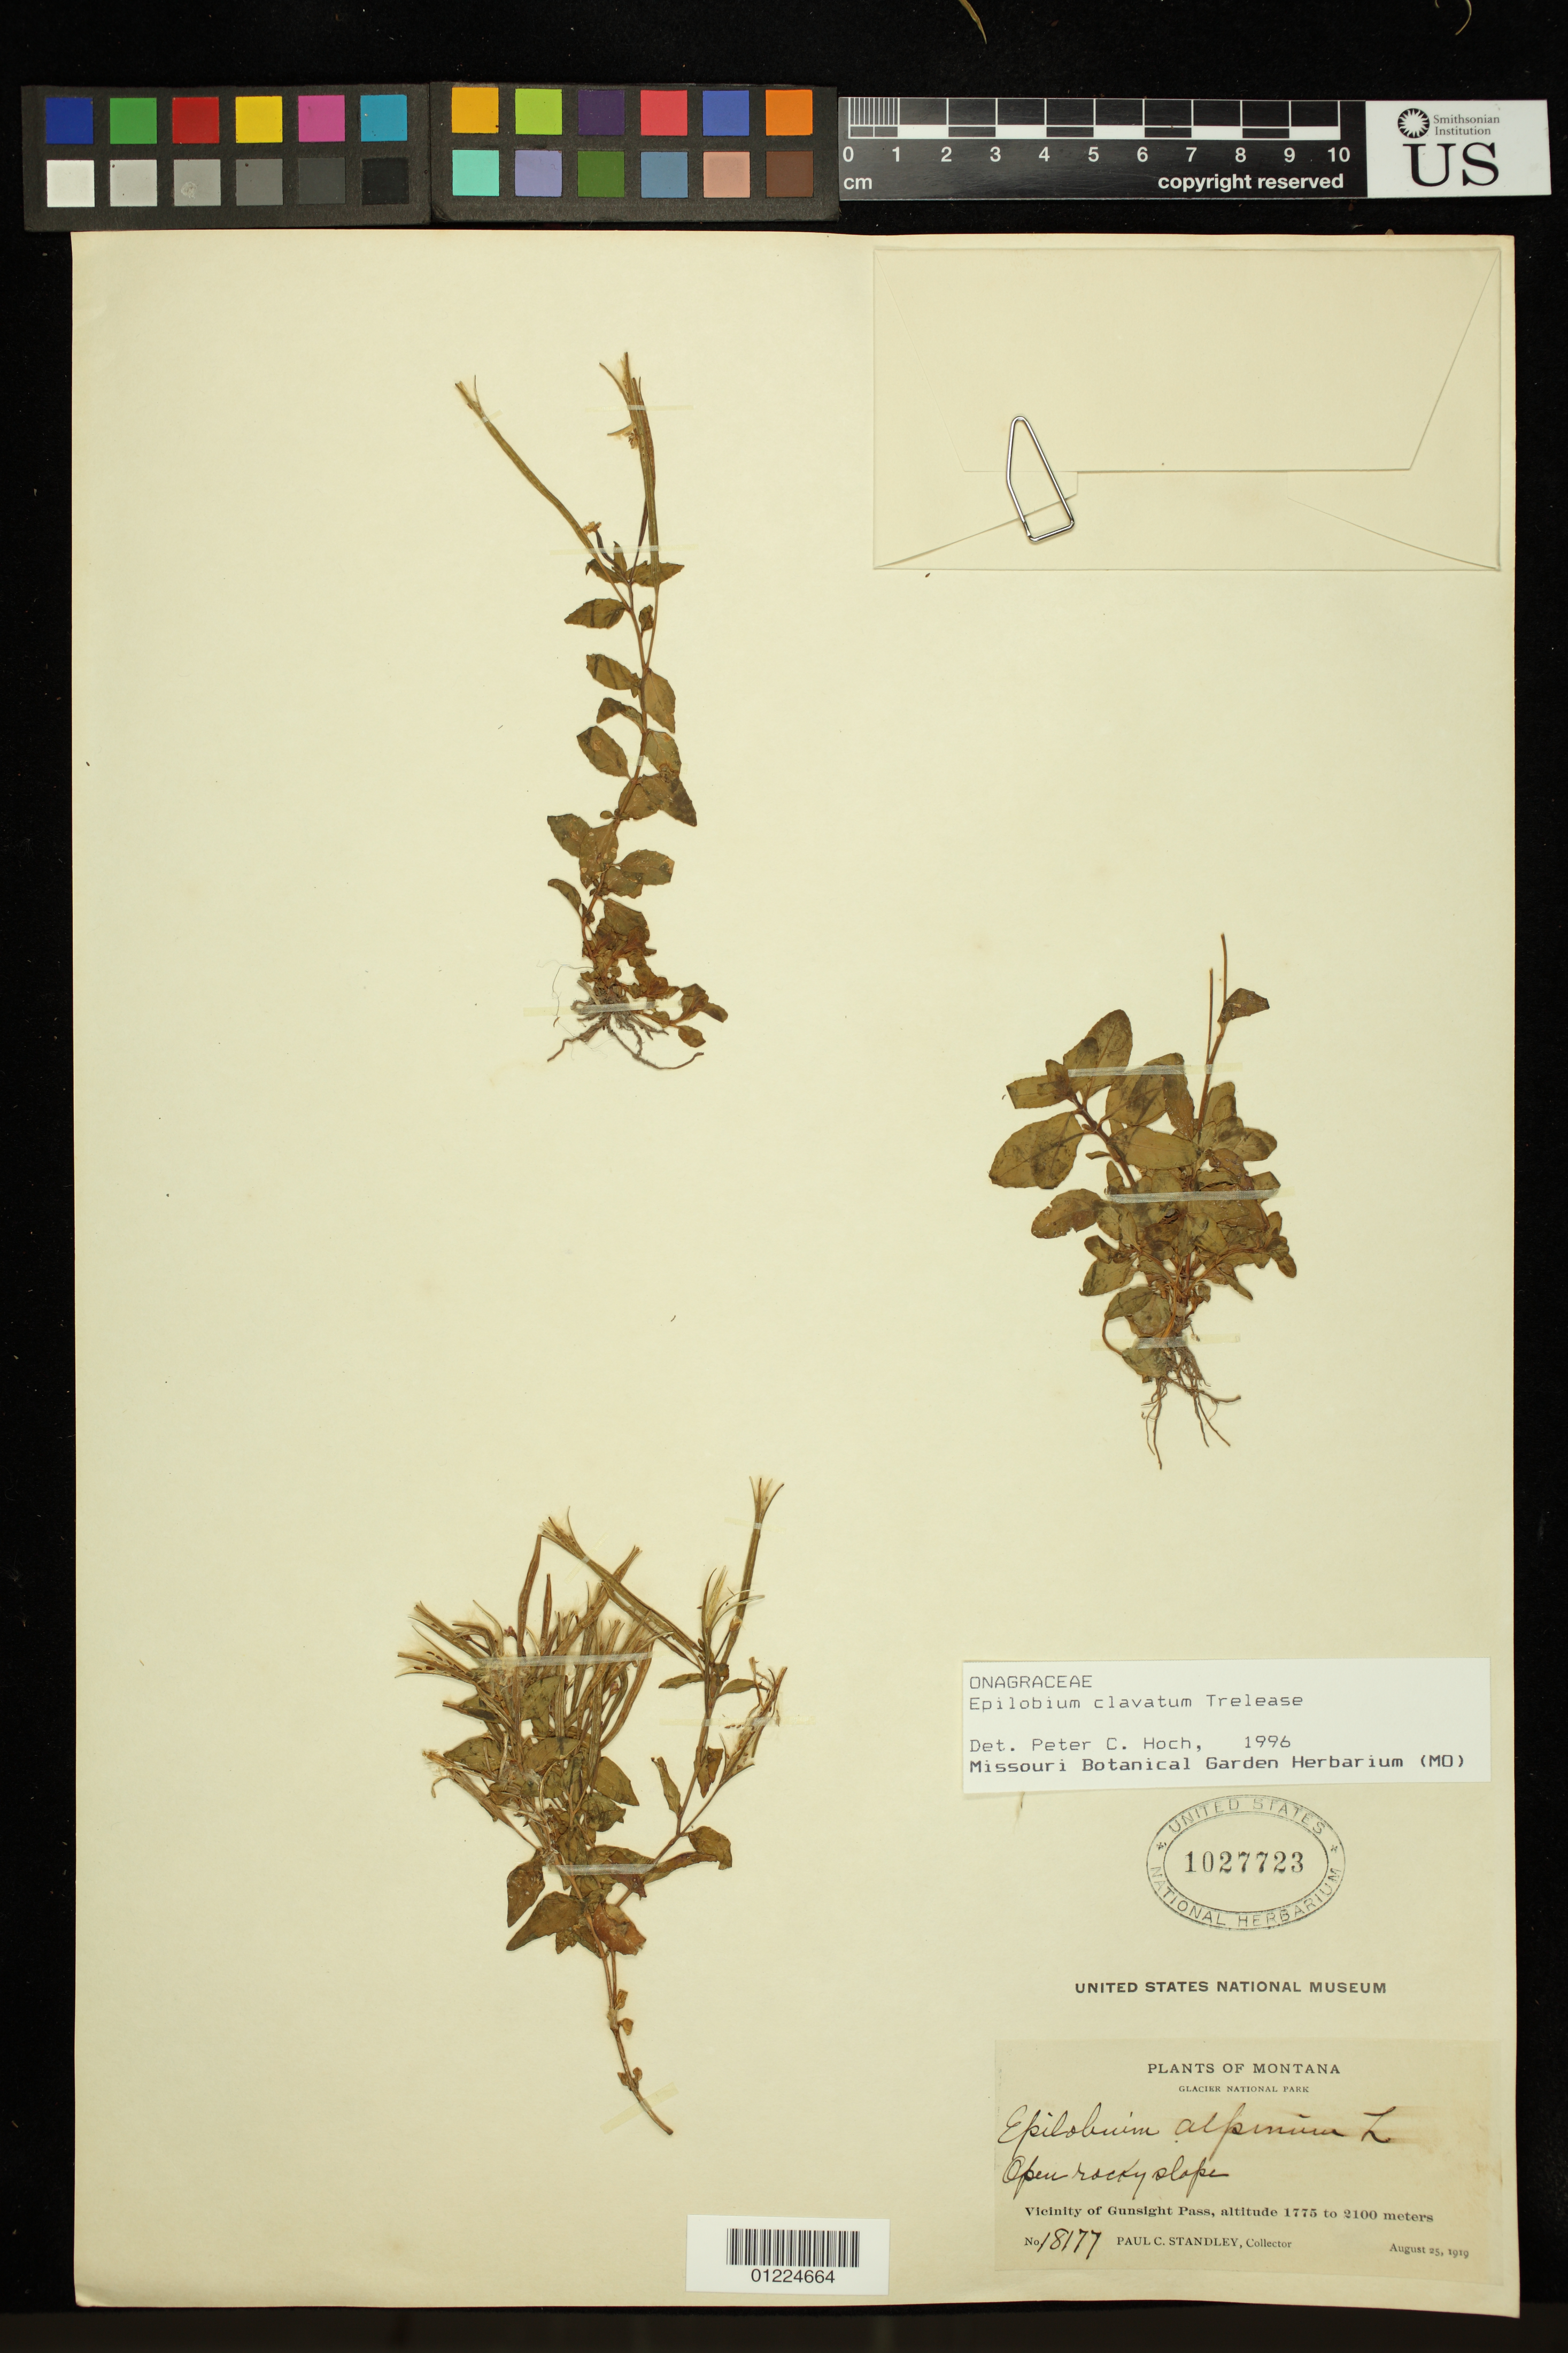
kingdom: Plantae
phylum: Tracheophyta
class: Magnoliopsida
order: Myrtales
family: Onagraceae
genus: Epilobium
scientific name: Epilobium clavatum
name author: Hausskn.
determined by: Hoch, P. C.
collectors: P. C. Standley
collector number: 18177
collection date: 1919-08-25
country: United States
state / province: Montana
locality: Vicinity of Gunsight Pass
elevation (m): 1775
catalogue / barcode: US 1027723